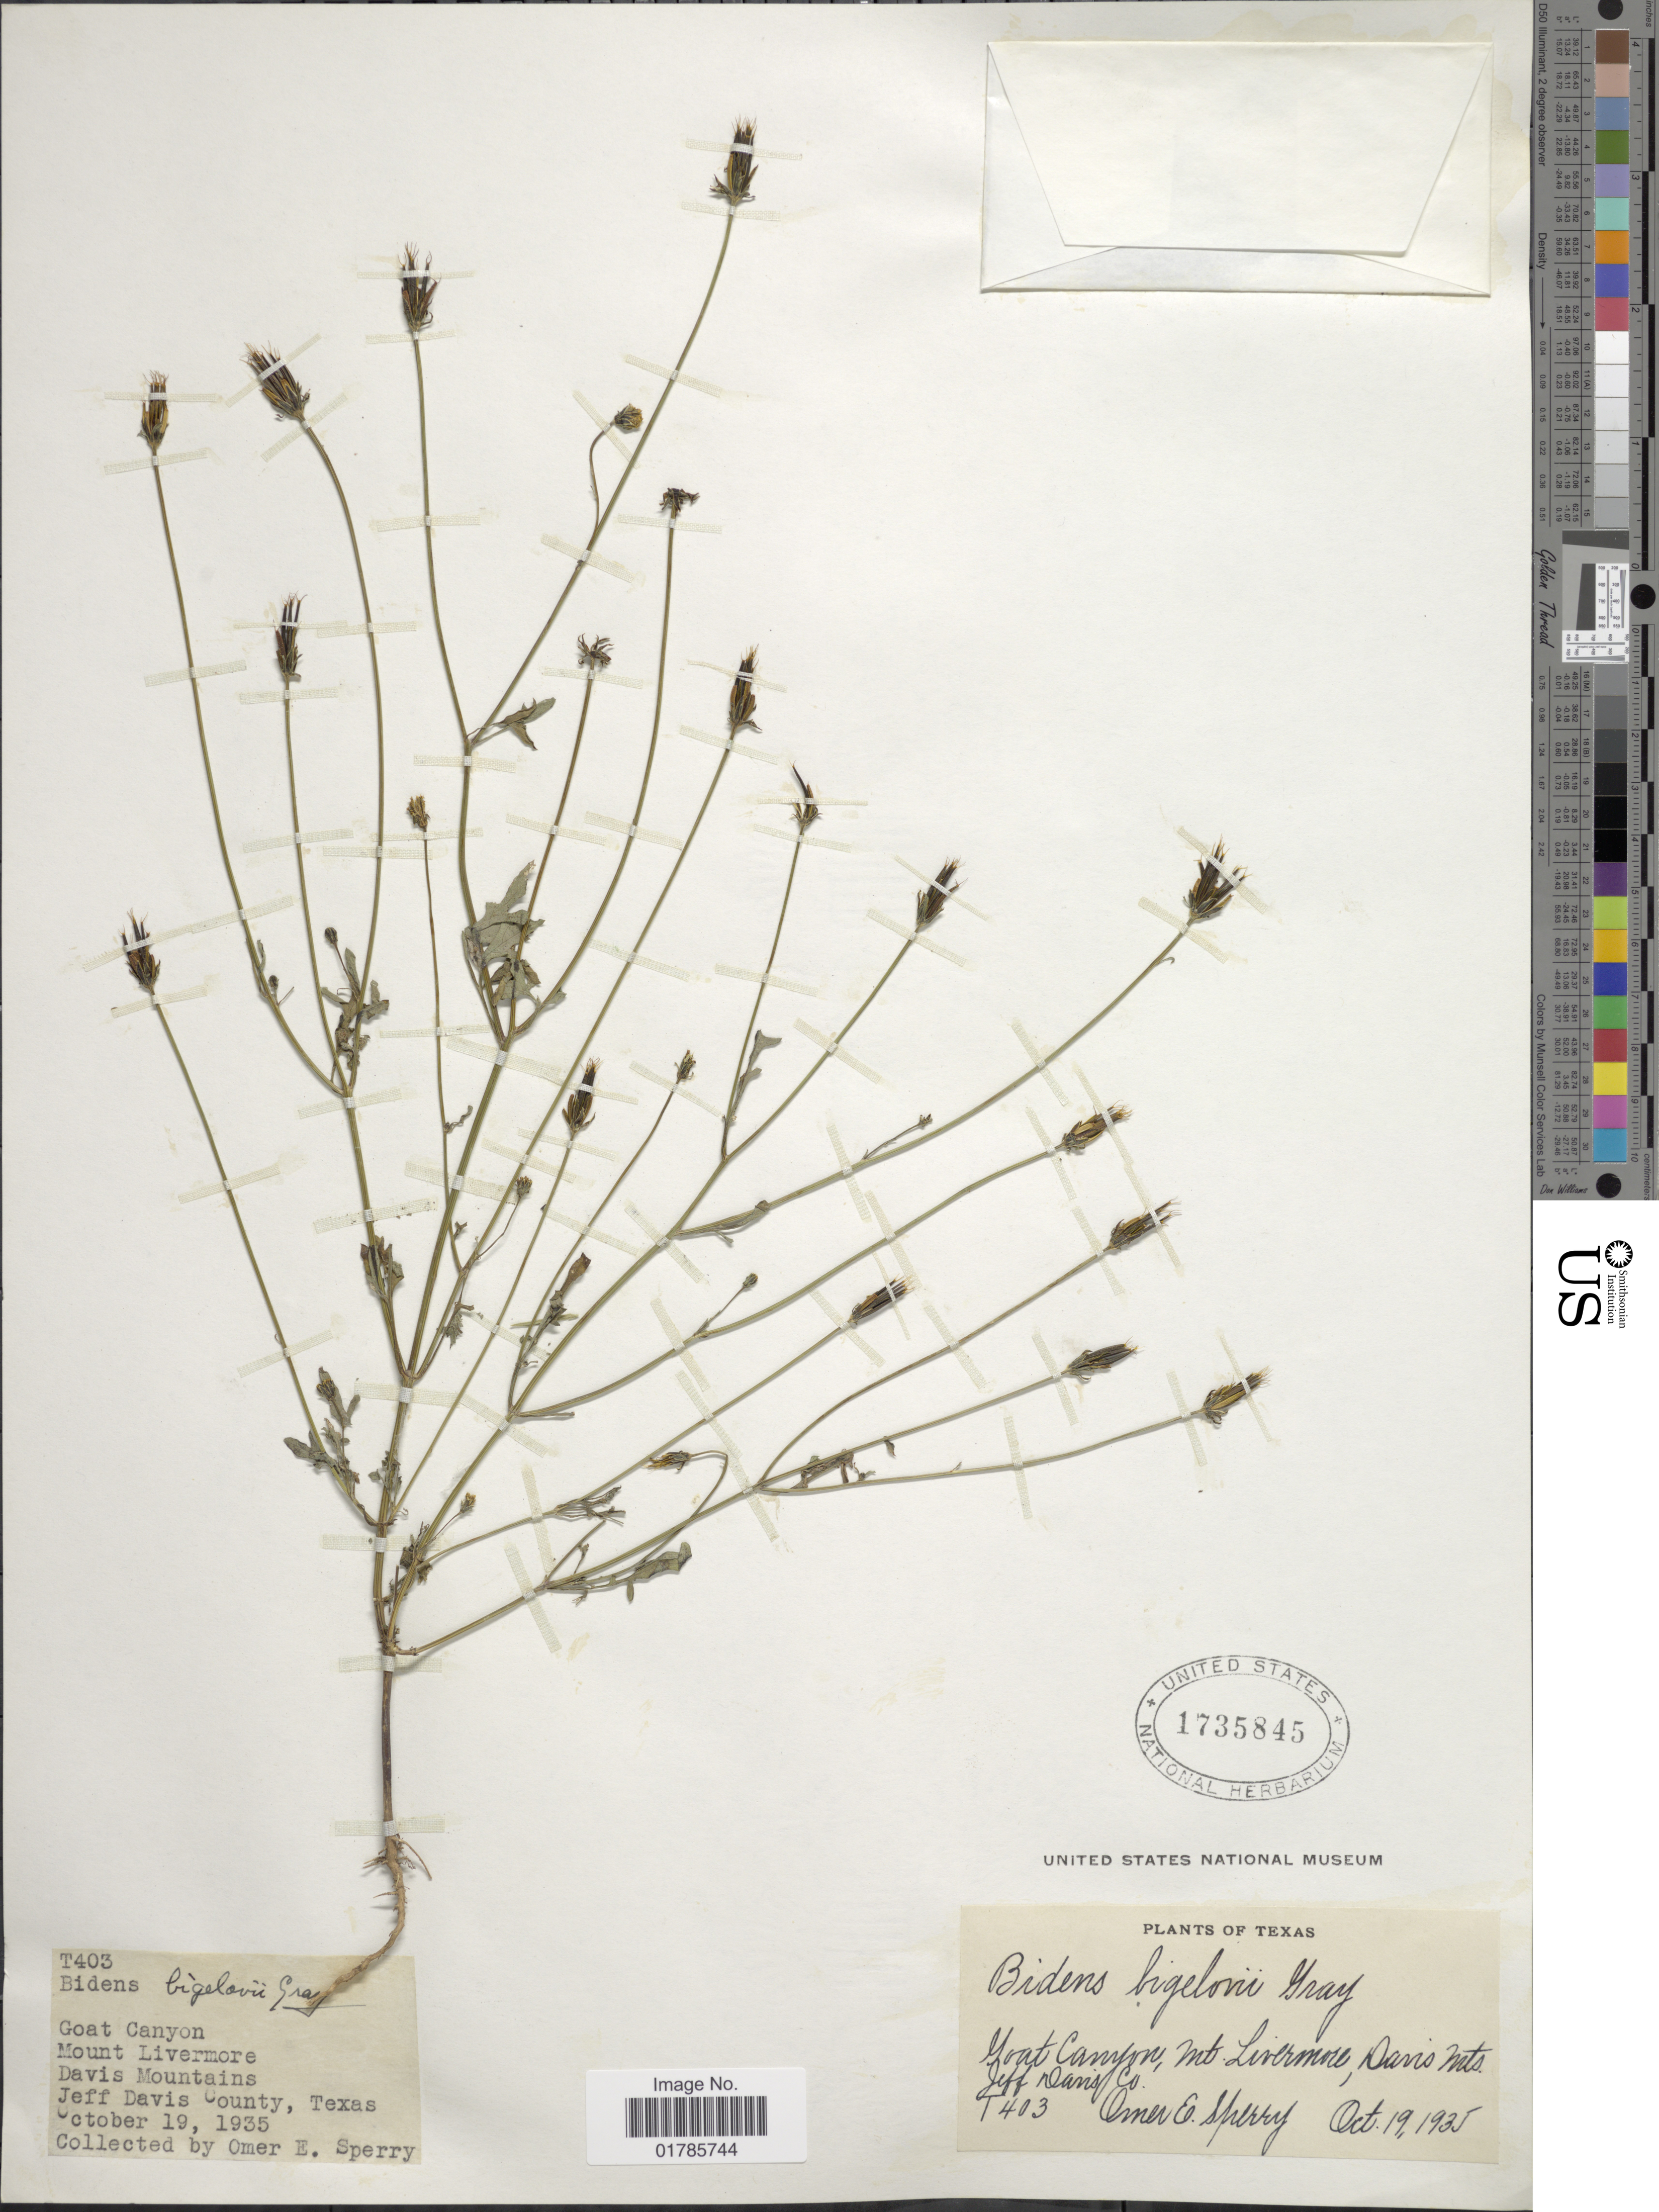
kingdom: Plantae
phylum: Tracheophyta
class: Magnoliopsida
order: Asterales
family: Asteraceae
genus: Bidens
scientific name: Bidens bigelovii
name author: A. Gray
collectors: O. E. Sperry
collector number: T403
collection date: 1935-10-19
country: United States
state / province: Texas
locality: Goat Canyon, Mount Livermore, Davis Mountains, Jeff Davis County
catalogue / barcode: US 1735845